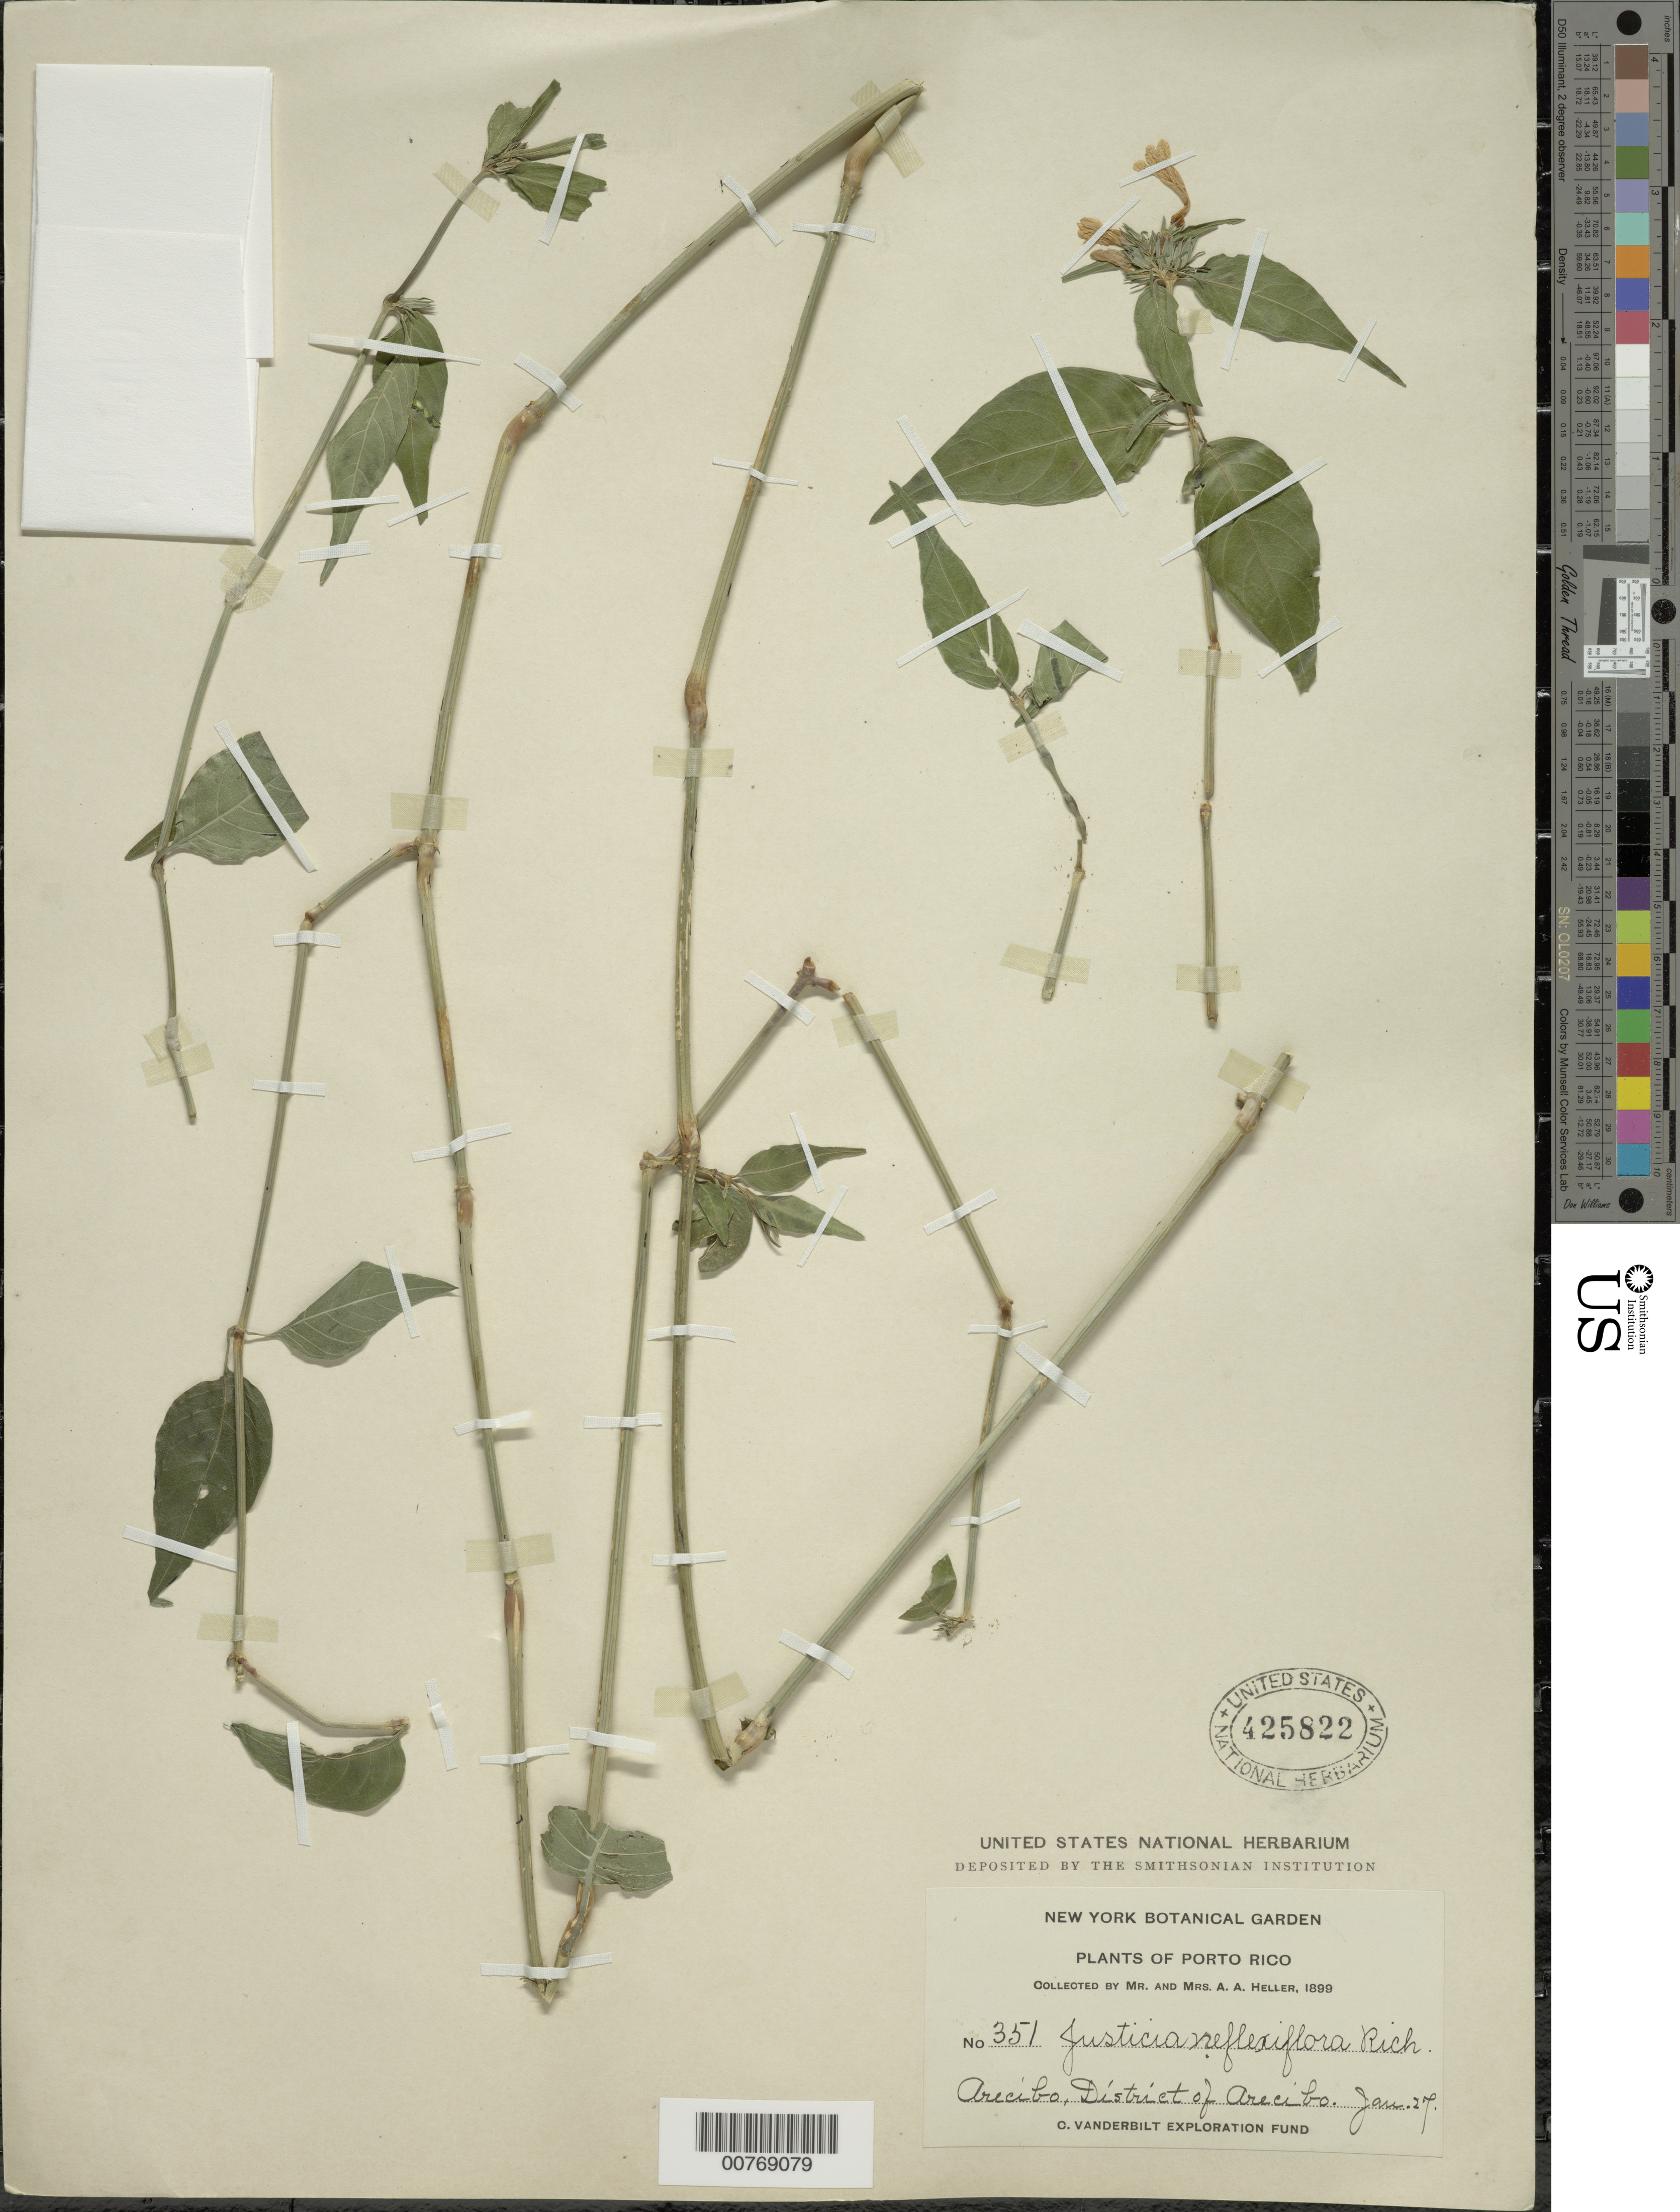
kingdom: Plantae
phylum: Tracheophyta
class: Magnoliopsida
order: Lamiales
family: Acanthaceae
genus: Justicia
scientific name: Justicia periplocifolia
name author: Jacq.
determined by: Acevedo-Rodríguez, P., (BOT), Smithsonian Institution - National Museum of Natural History (UNITED STATES)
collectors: A. A. Heller & E. G. Heller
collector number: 351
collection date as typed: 27 Jan 1899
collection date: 1899-01-27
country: Puerto Rico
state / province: Arecibo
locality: Arecibo, District of Arecibo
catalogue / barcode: US 425822